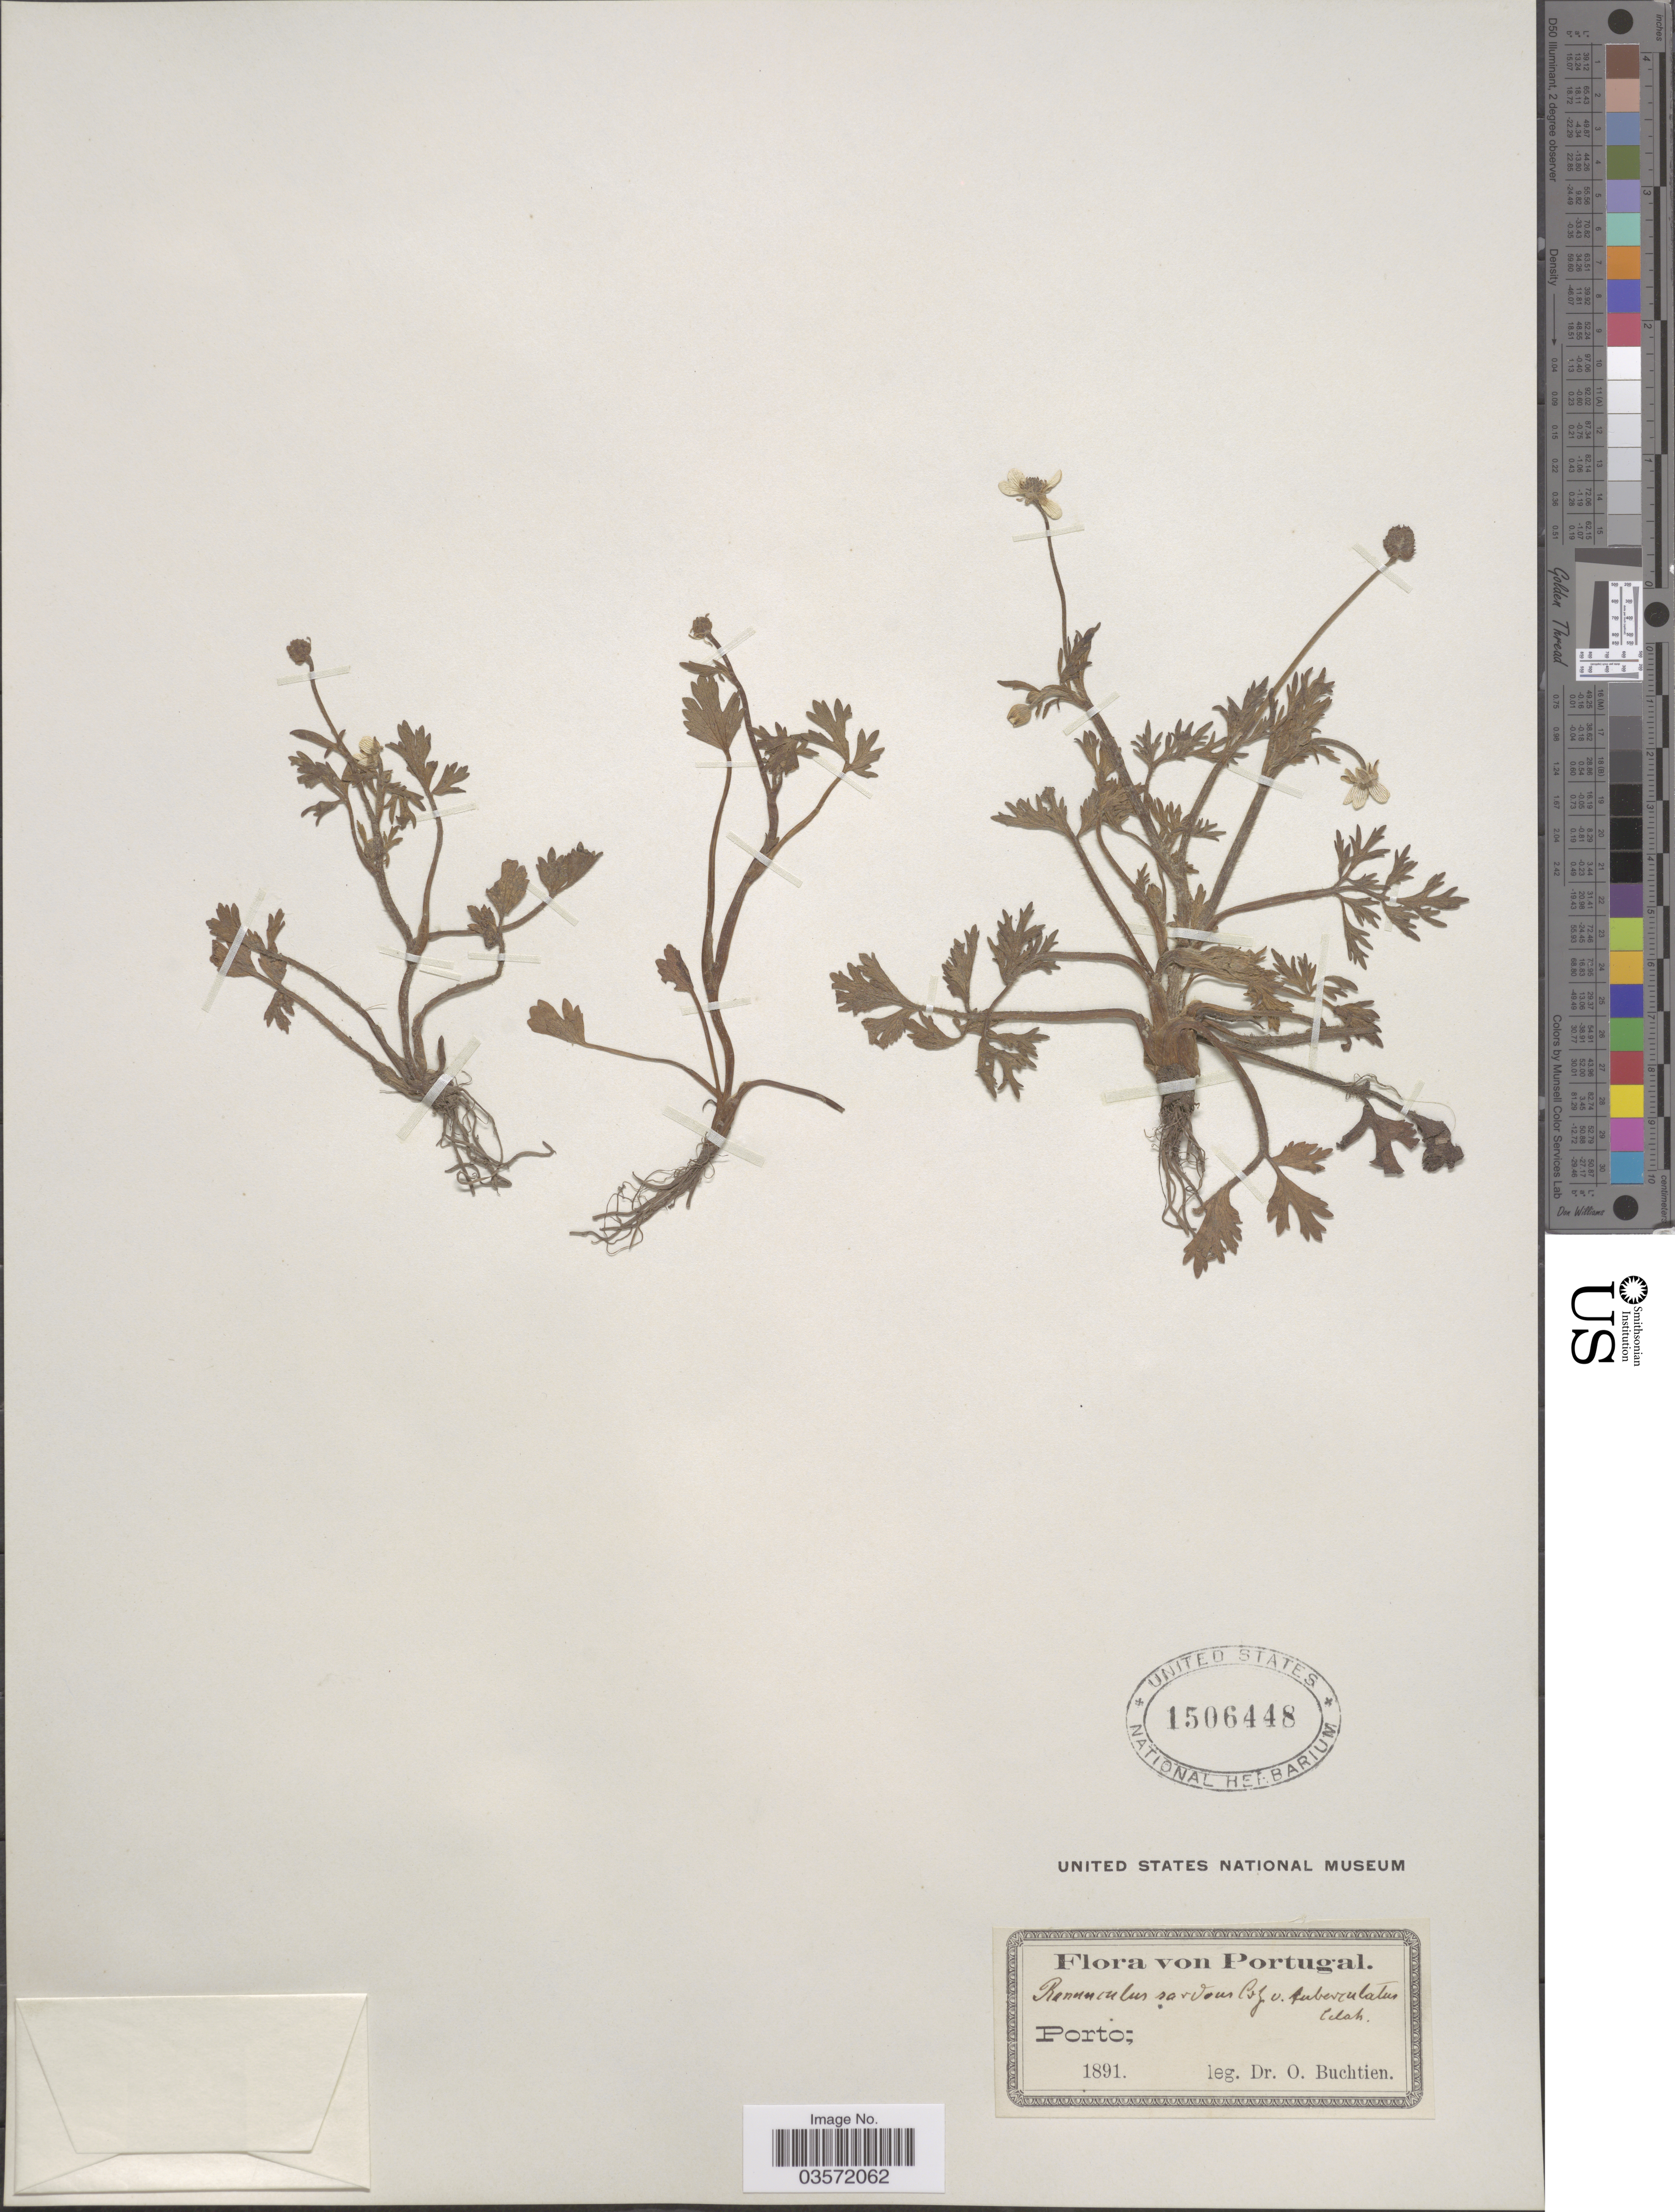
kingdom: Plantae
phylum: Tracheophyta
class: Magnoliopsida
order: Ranunculales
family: Ranunculaceae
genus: Ranunculus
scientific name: Ranunculus sardous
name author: Crantz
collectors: O. Buchtien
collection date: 1891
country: Portugal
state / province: Porto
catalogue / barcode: US 1506448